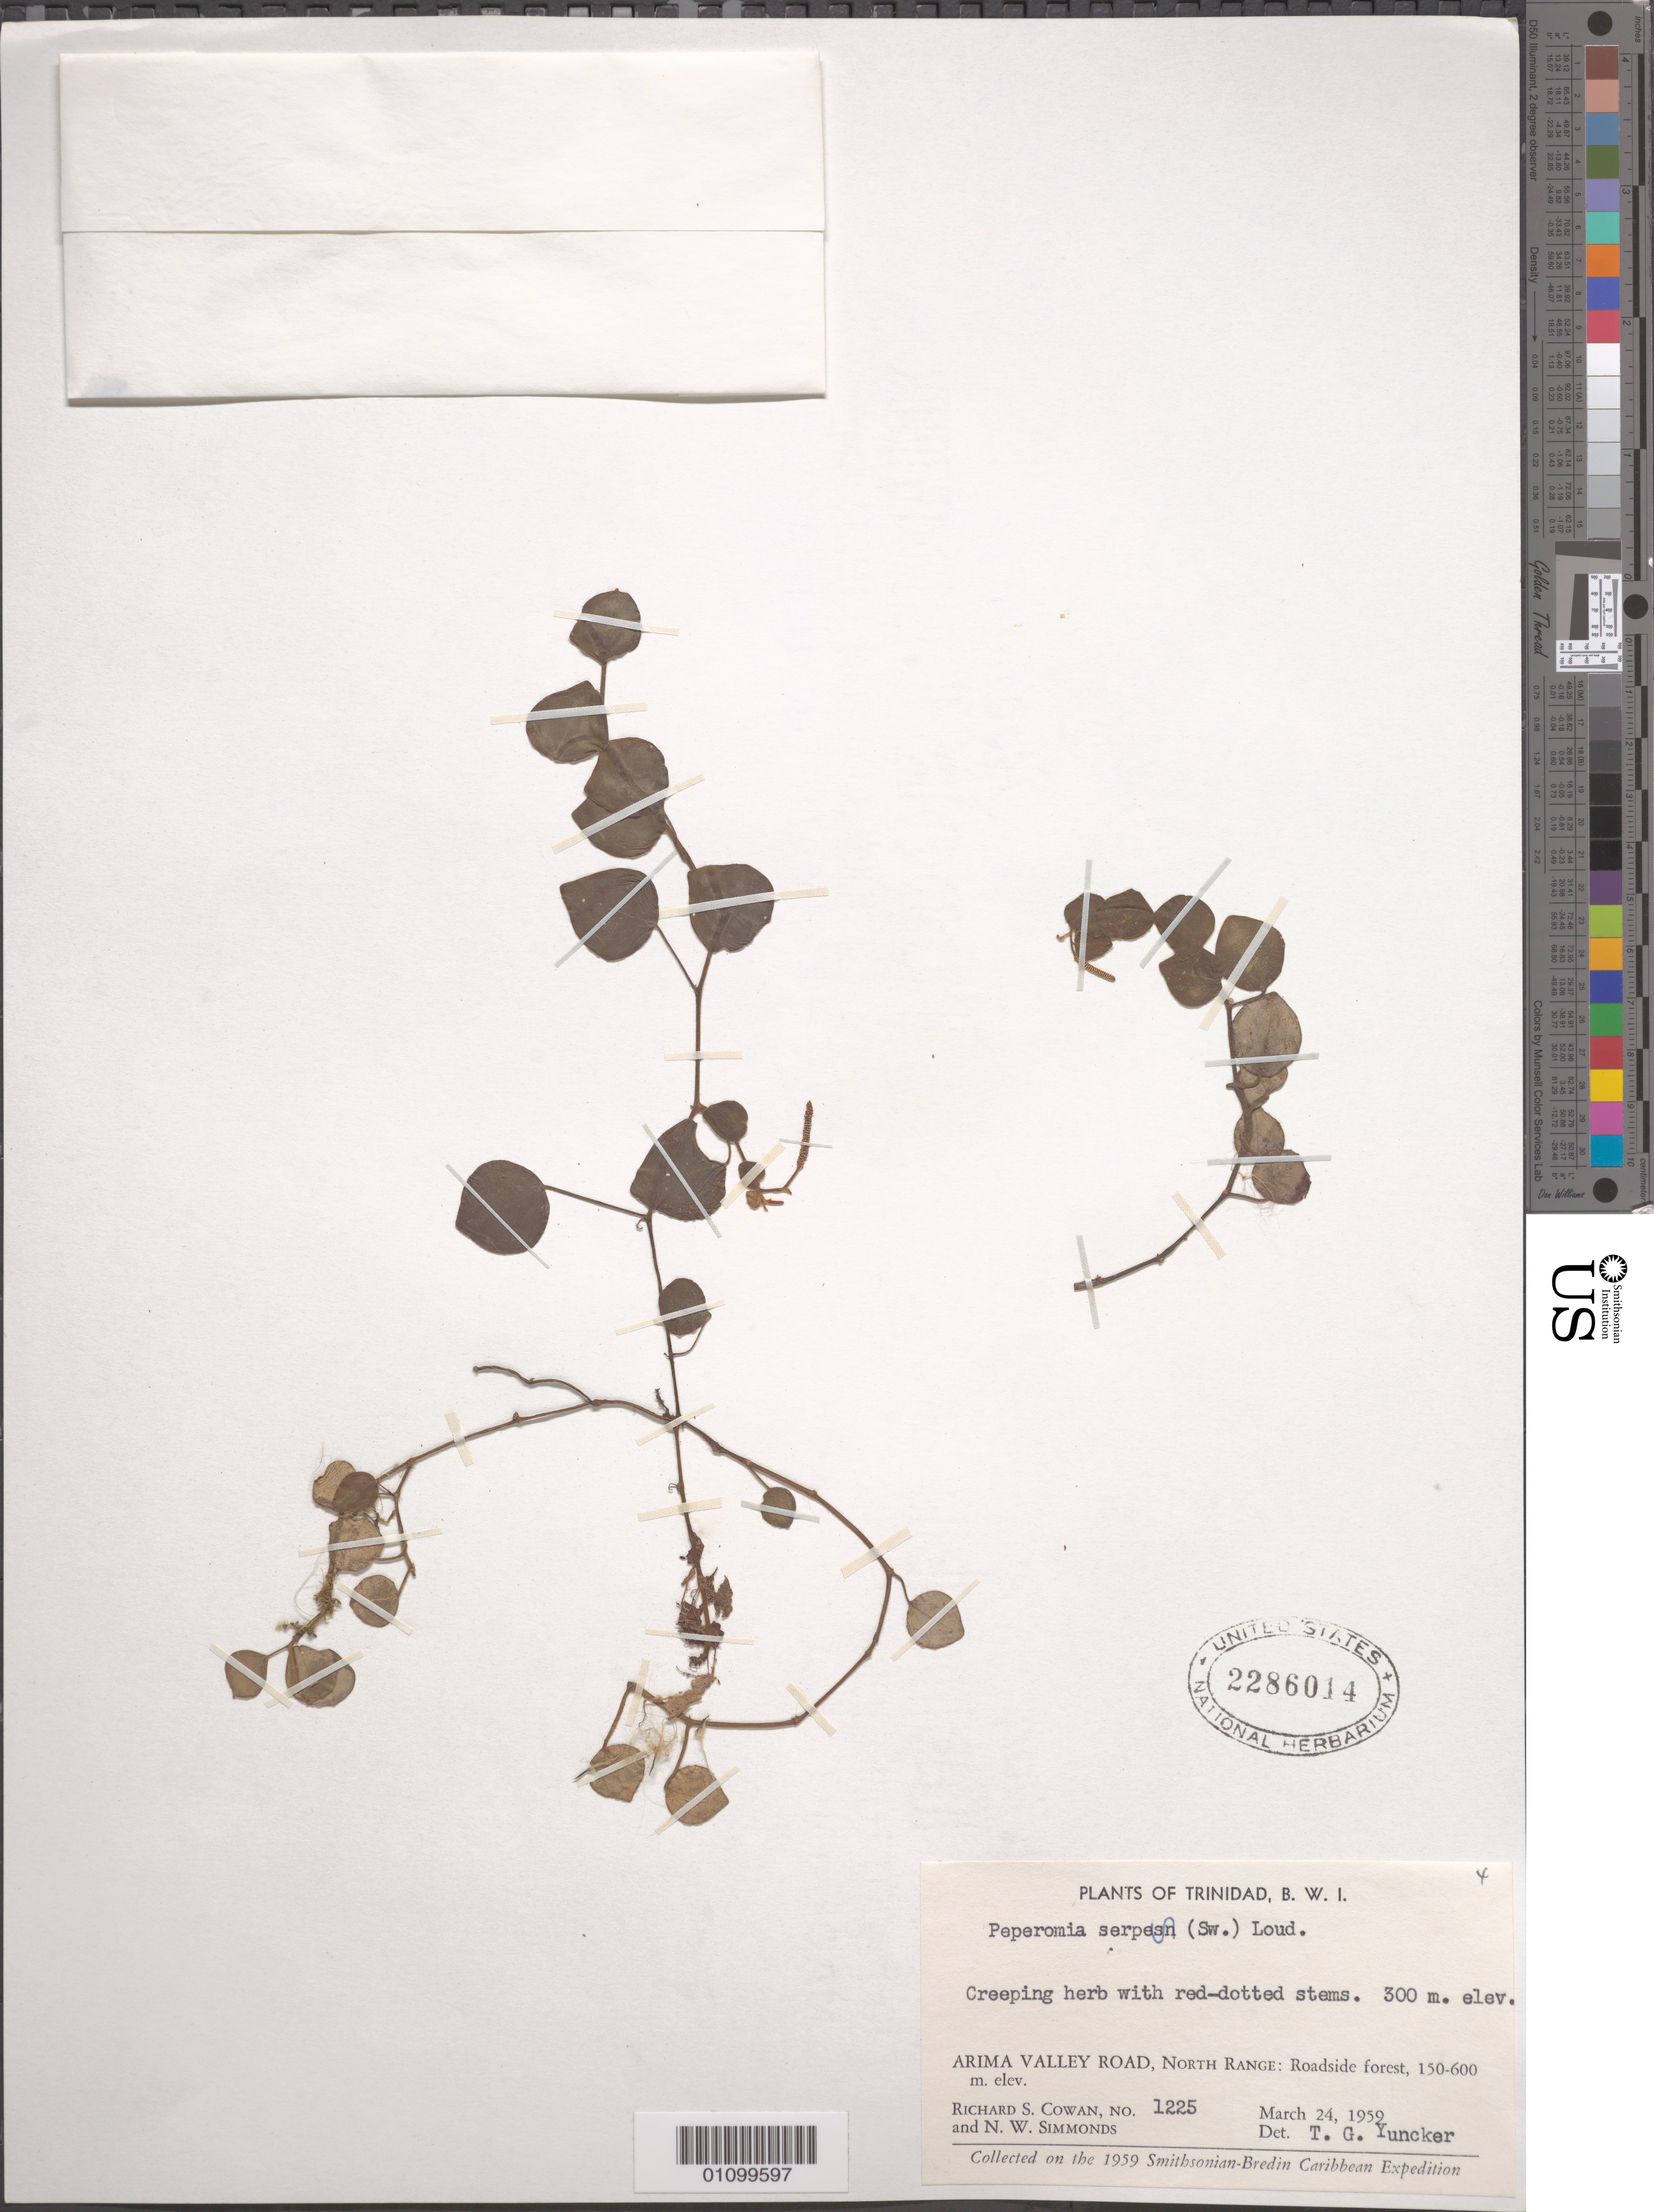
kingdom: Plantae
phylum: Tracheophyta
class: Magnoliopsida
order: Piperales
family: Piperaceae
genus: Peperomia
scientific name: Peperomia serpens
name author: (Sw.) Loudon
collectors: R. S. Cowan & N. W. Simmonds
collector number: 1225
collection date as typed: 24 Mar 1959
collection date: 1959-03-24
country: Trinidad and Tobago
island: Trinidad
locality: Arima Valley: North Range: Roadside forest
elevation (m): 150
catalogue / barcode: US 2286014